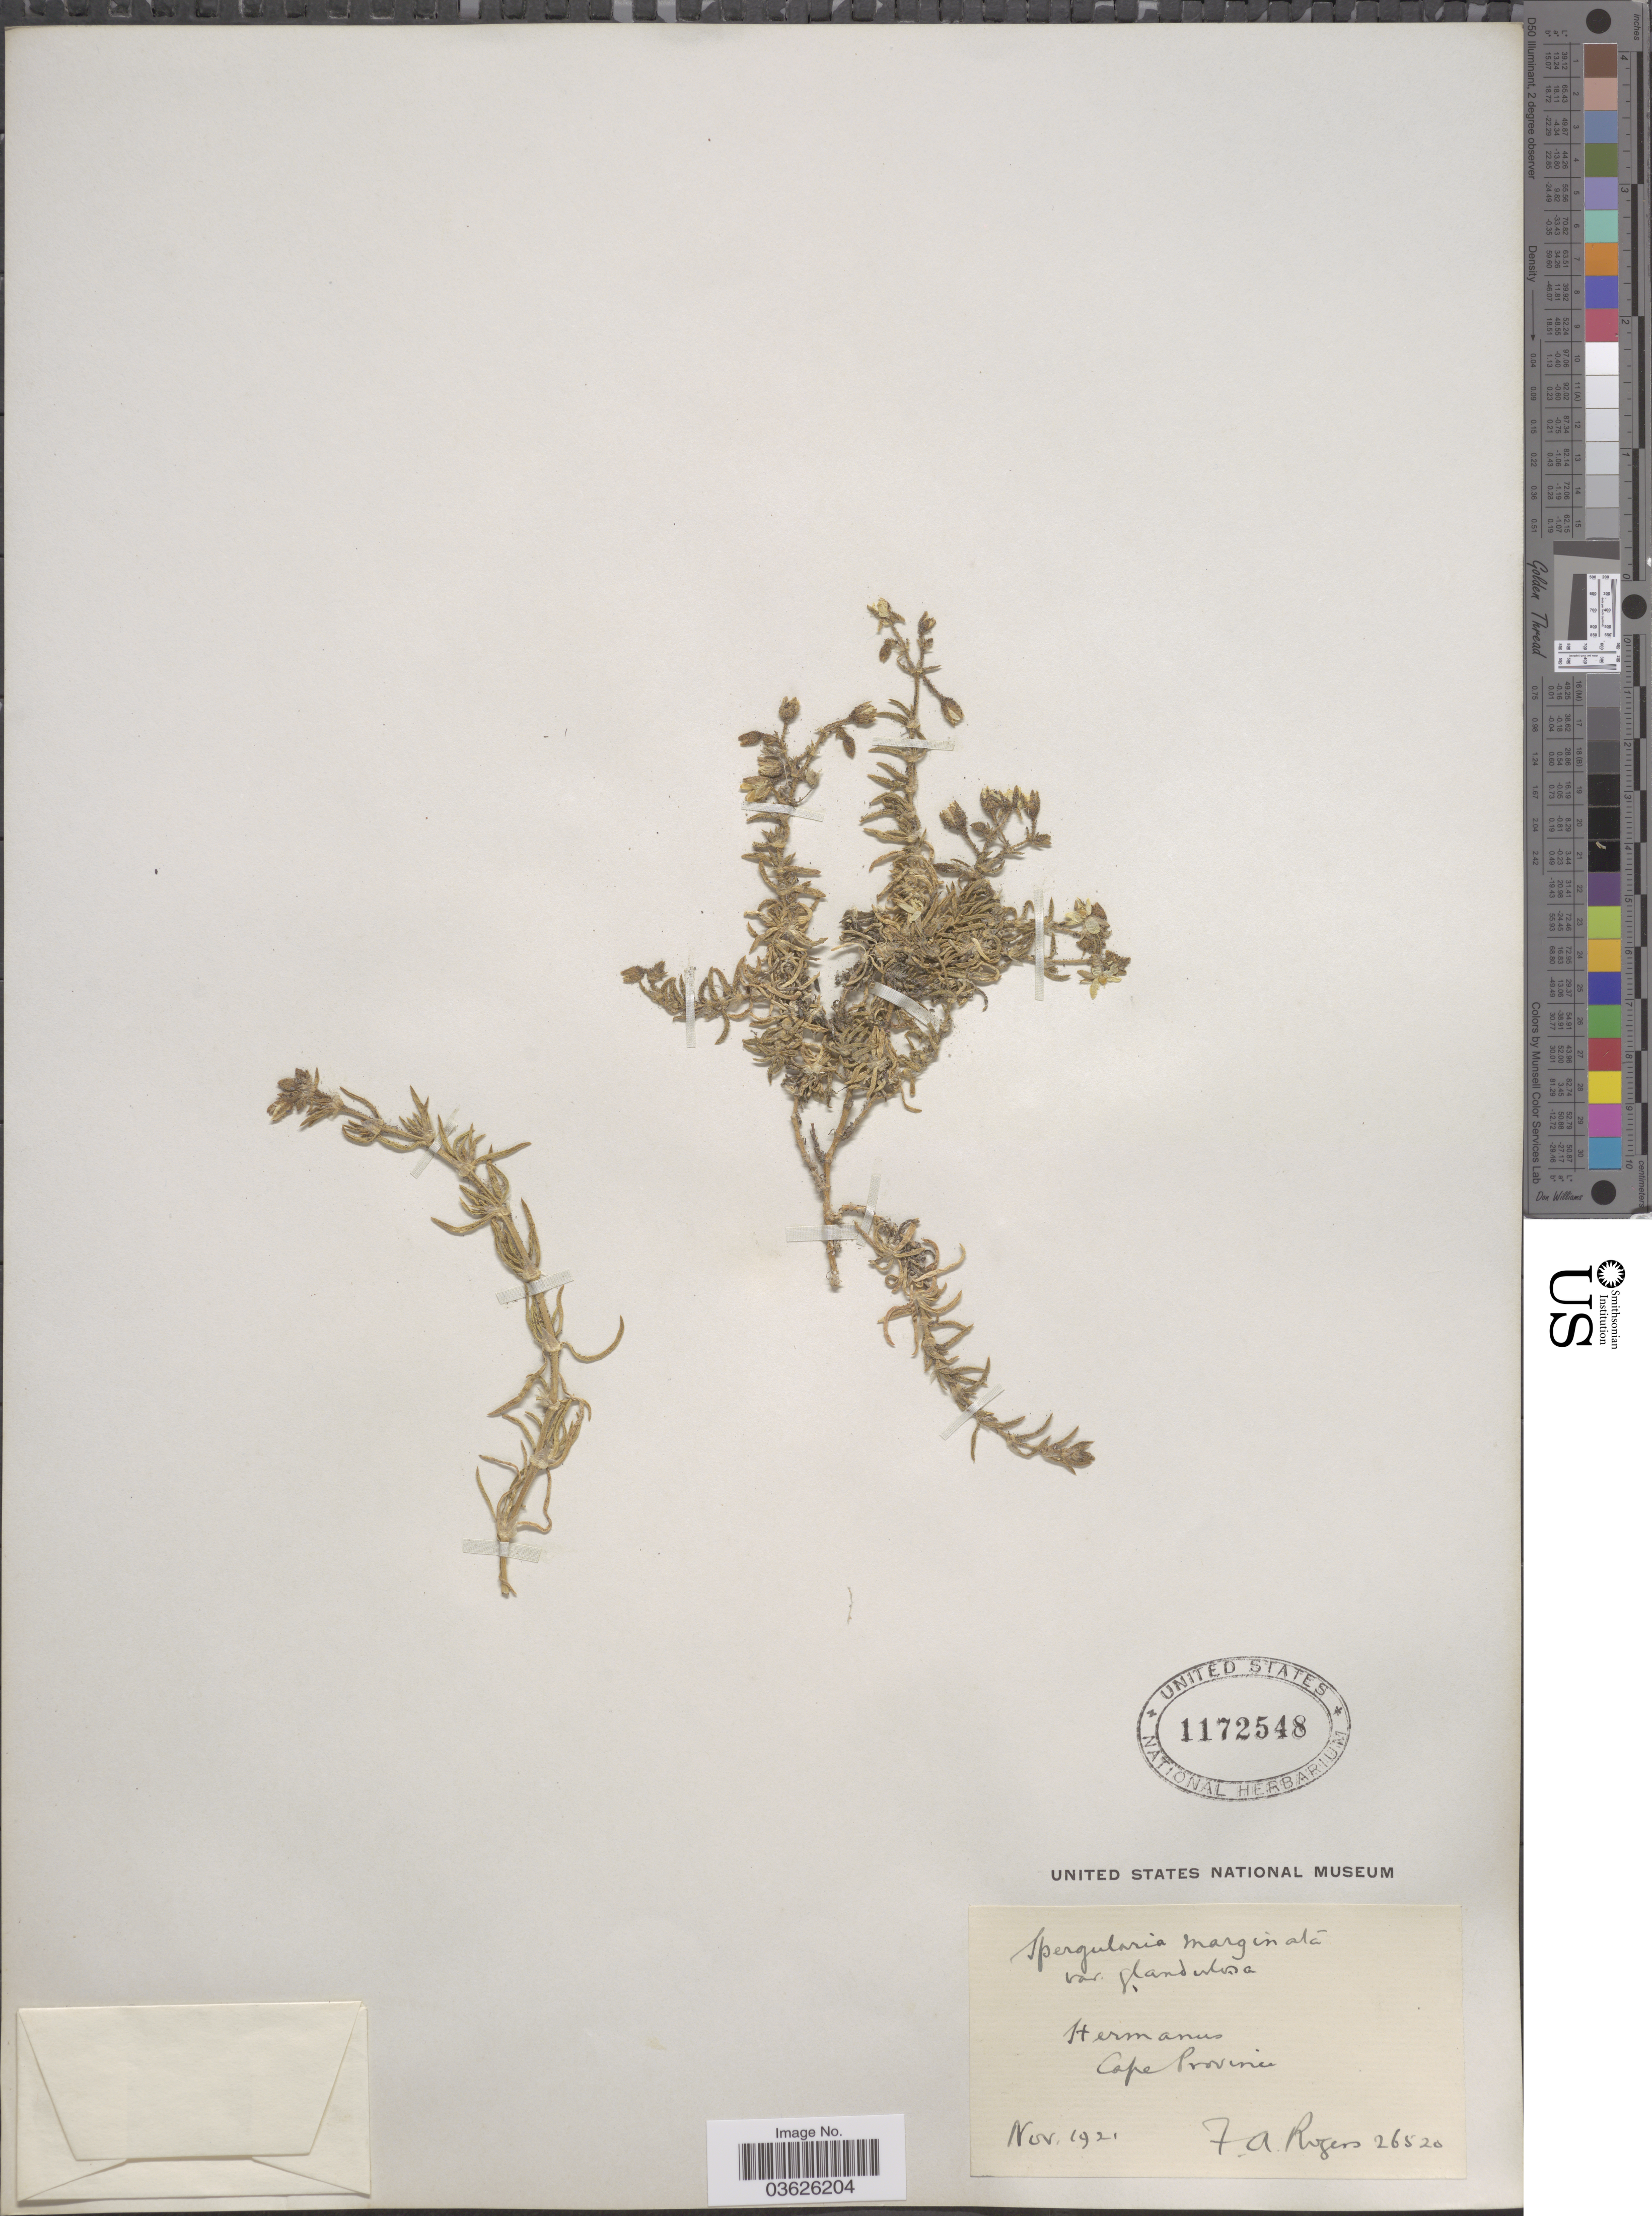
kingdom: Plantae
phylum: Tracheophyta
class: Magnoliopsida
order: Caryophyllales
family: Caryophyllaceae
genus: Tissa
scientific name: Tissa marginata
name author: A. Heller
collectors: F. A. Rogers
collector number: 26520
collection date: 1921-11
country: South Africa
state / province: Western Cape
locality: Hermanus.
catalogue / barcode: US 1172548